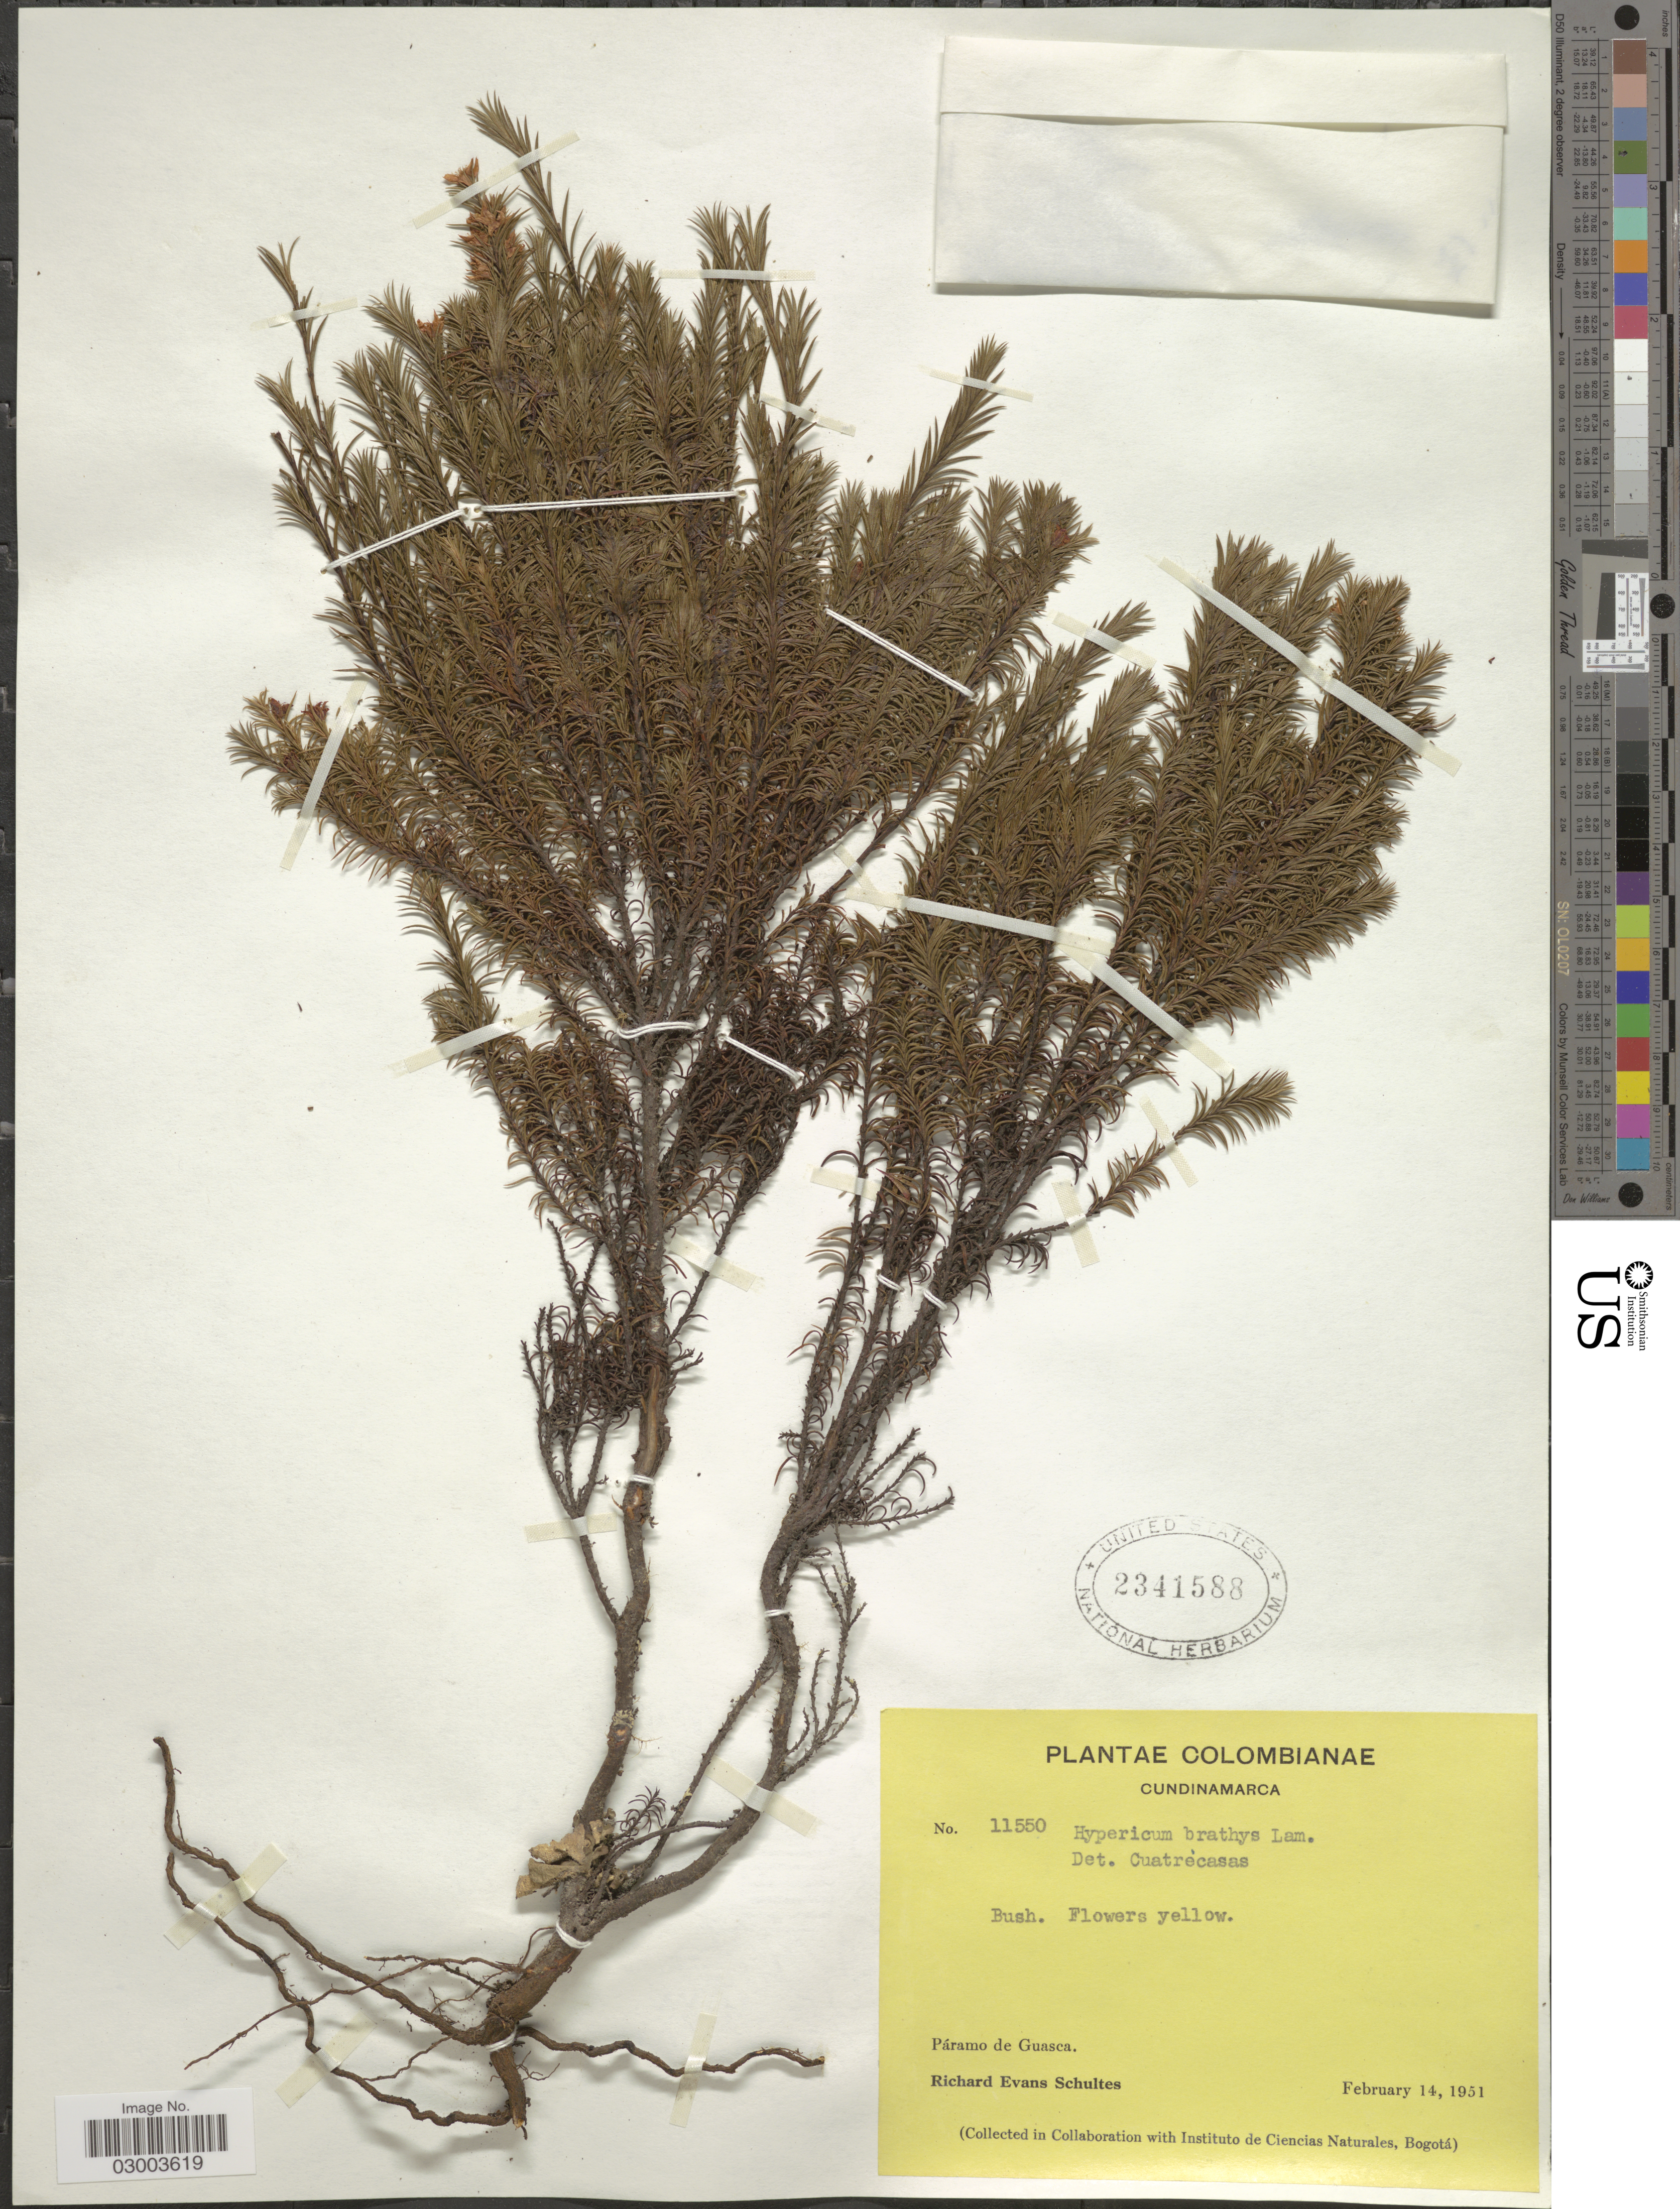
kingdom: Plantae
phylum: Tracheophyta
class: Magnoliopsida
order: Malpighiales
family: Hypericaceae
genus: Hypericum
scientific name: Hypericum juniperinum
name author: Kunth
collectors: R. E. Schultes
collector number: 11550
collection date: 1951-02-14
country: Colombia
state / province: Cundinamarca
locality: Páramo de Guasca.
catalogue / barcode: US 2341588